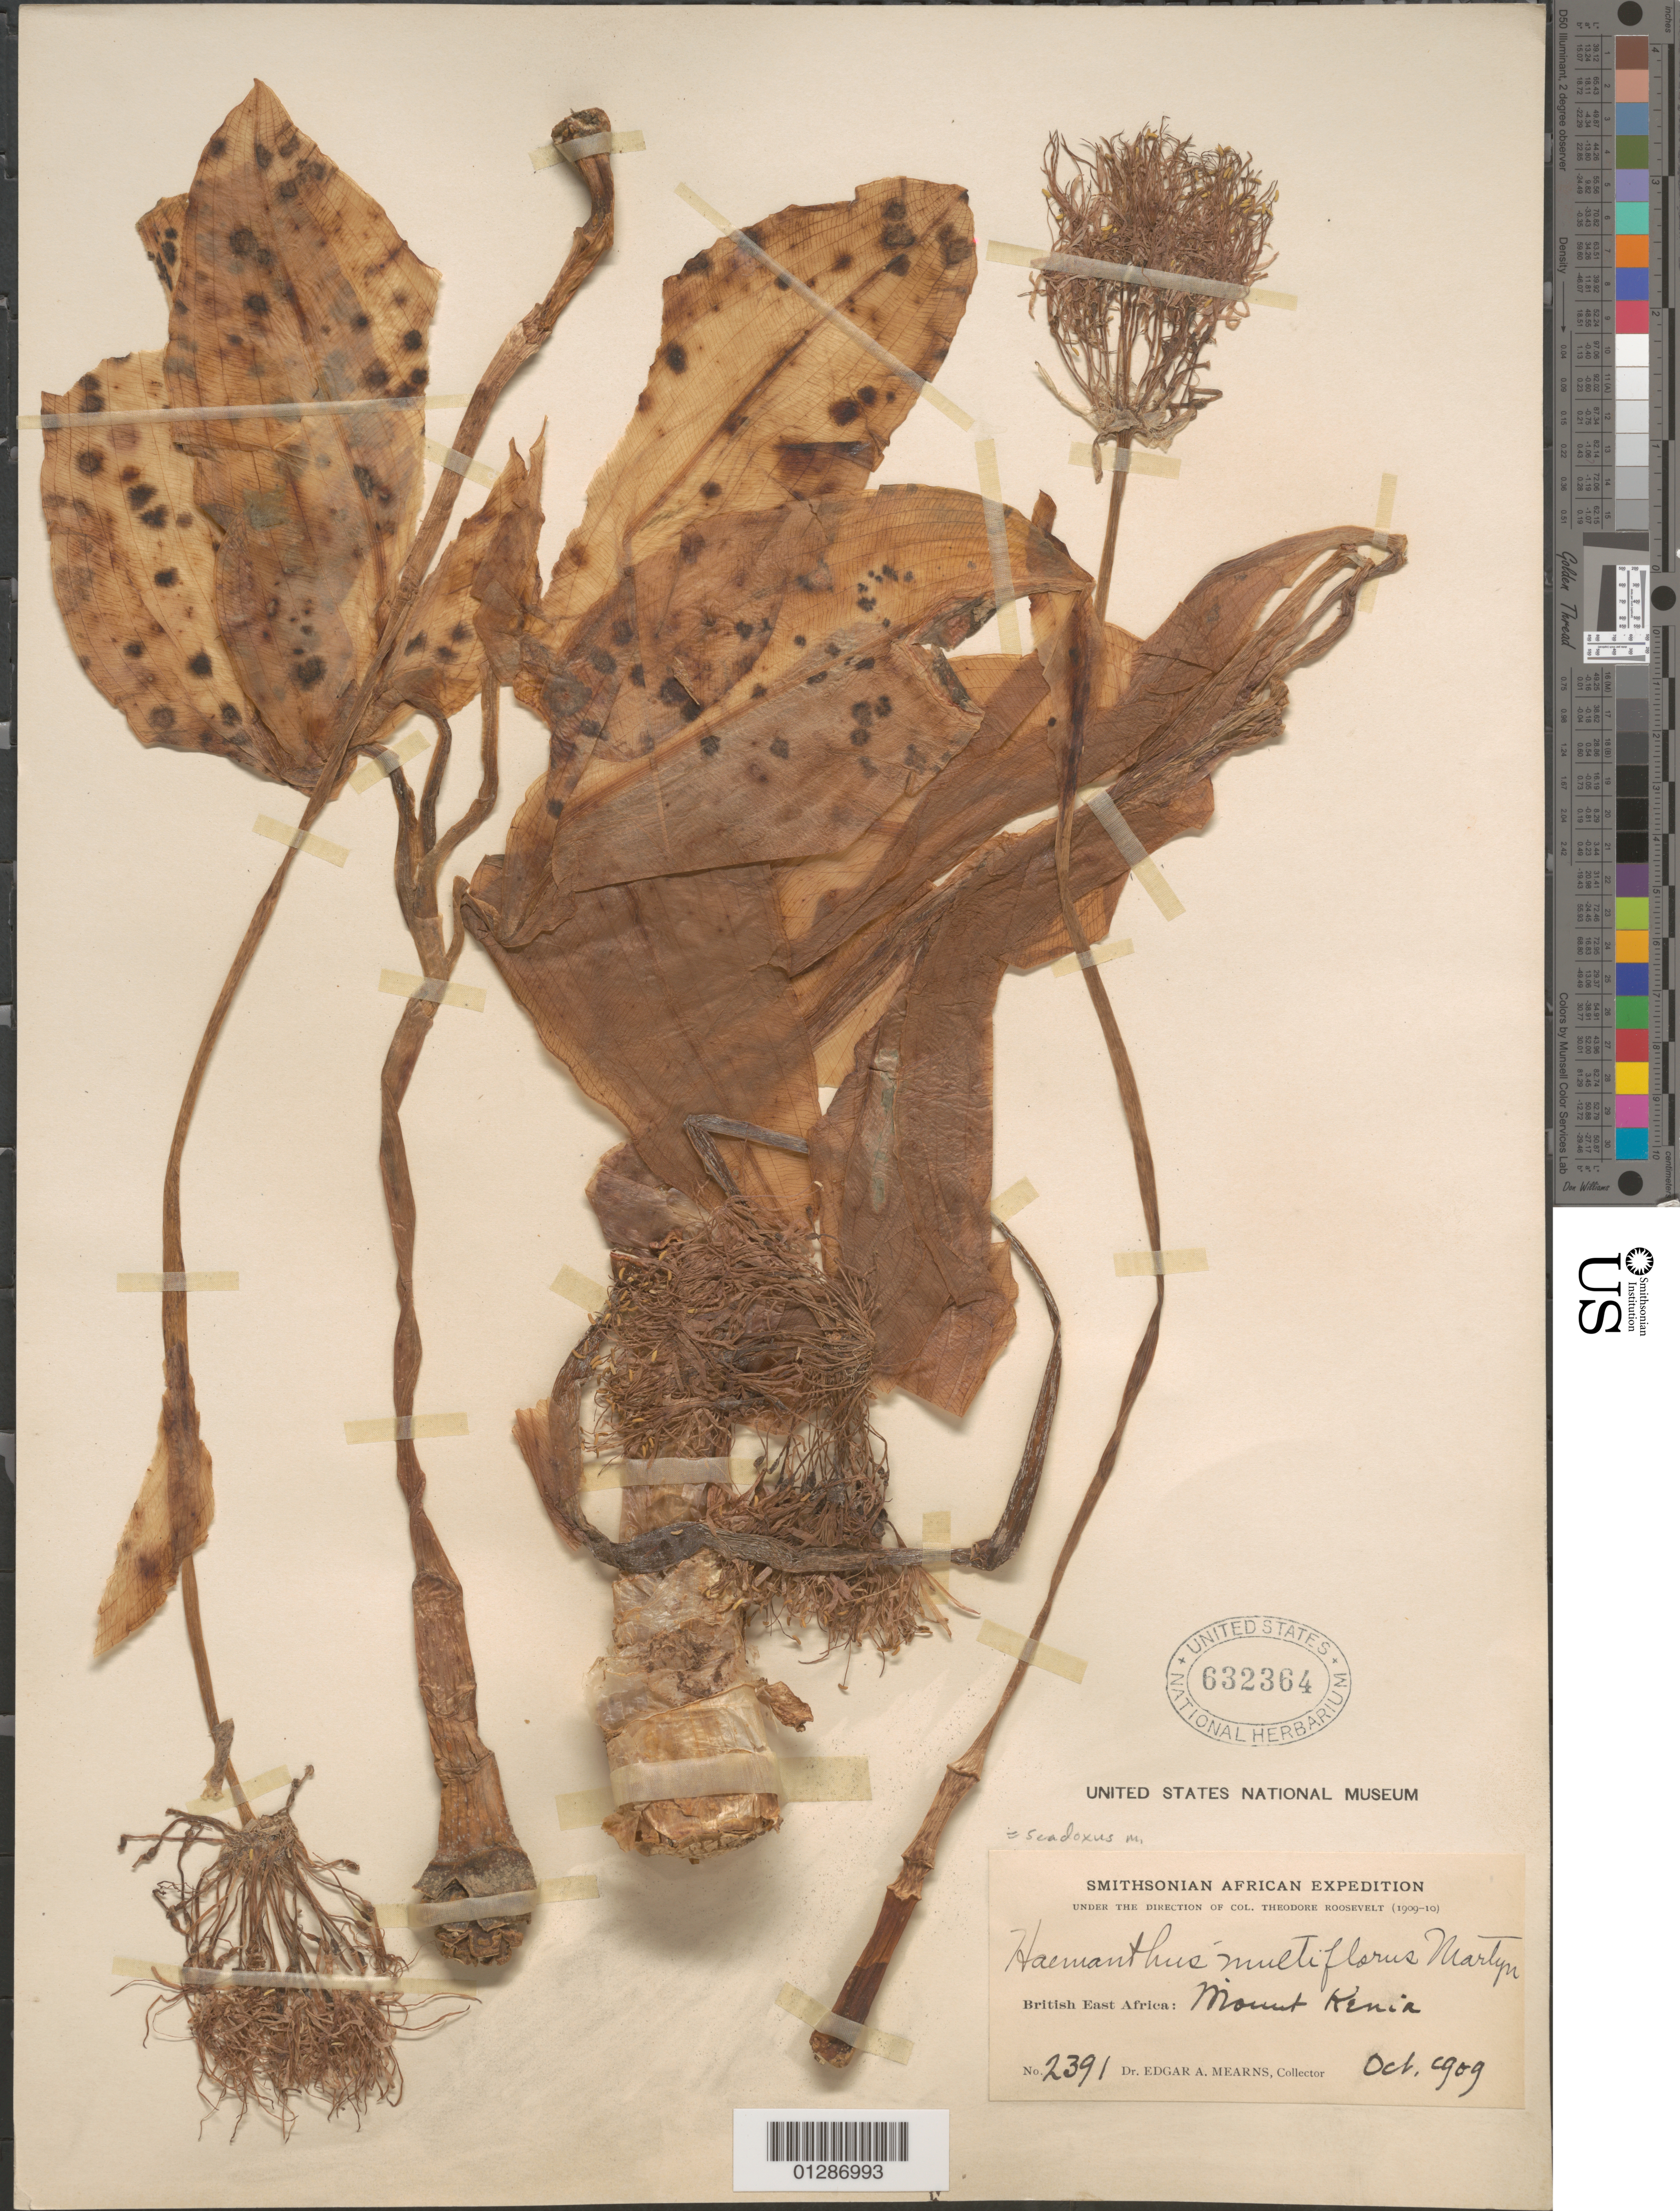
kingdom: Plantae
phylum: Tracheophyta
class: Liliopsida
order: Asparagales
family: Amaryllidaceae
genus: Haemanthus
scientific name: Haemanthus multiflorus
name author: Martyn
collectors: E. A. Mearns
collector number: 2391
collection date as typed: Oct 1909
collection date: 1909-10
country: Kenya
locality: British East Africa. Mt Kenya.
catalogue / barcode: US 632364